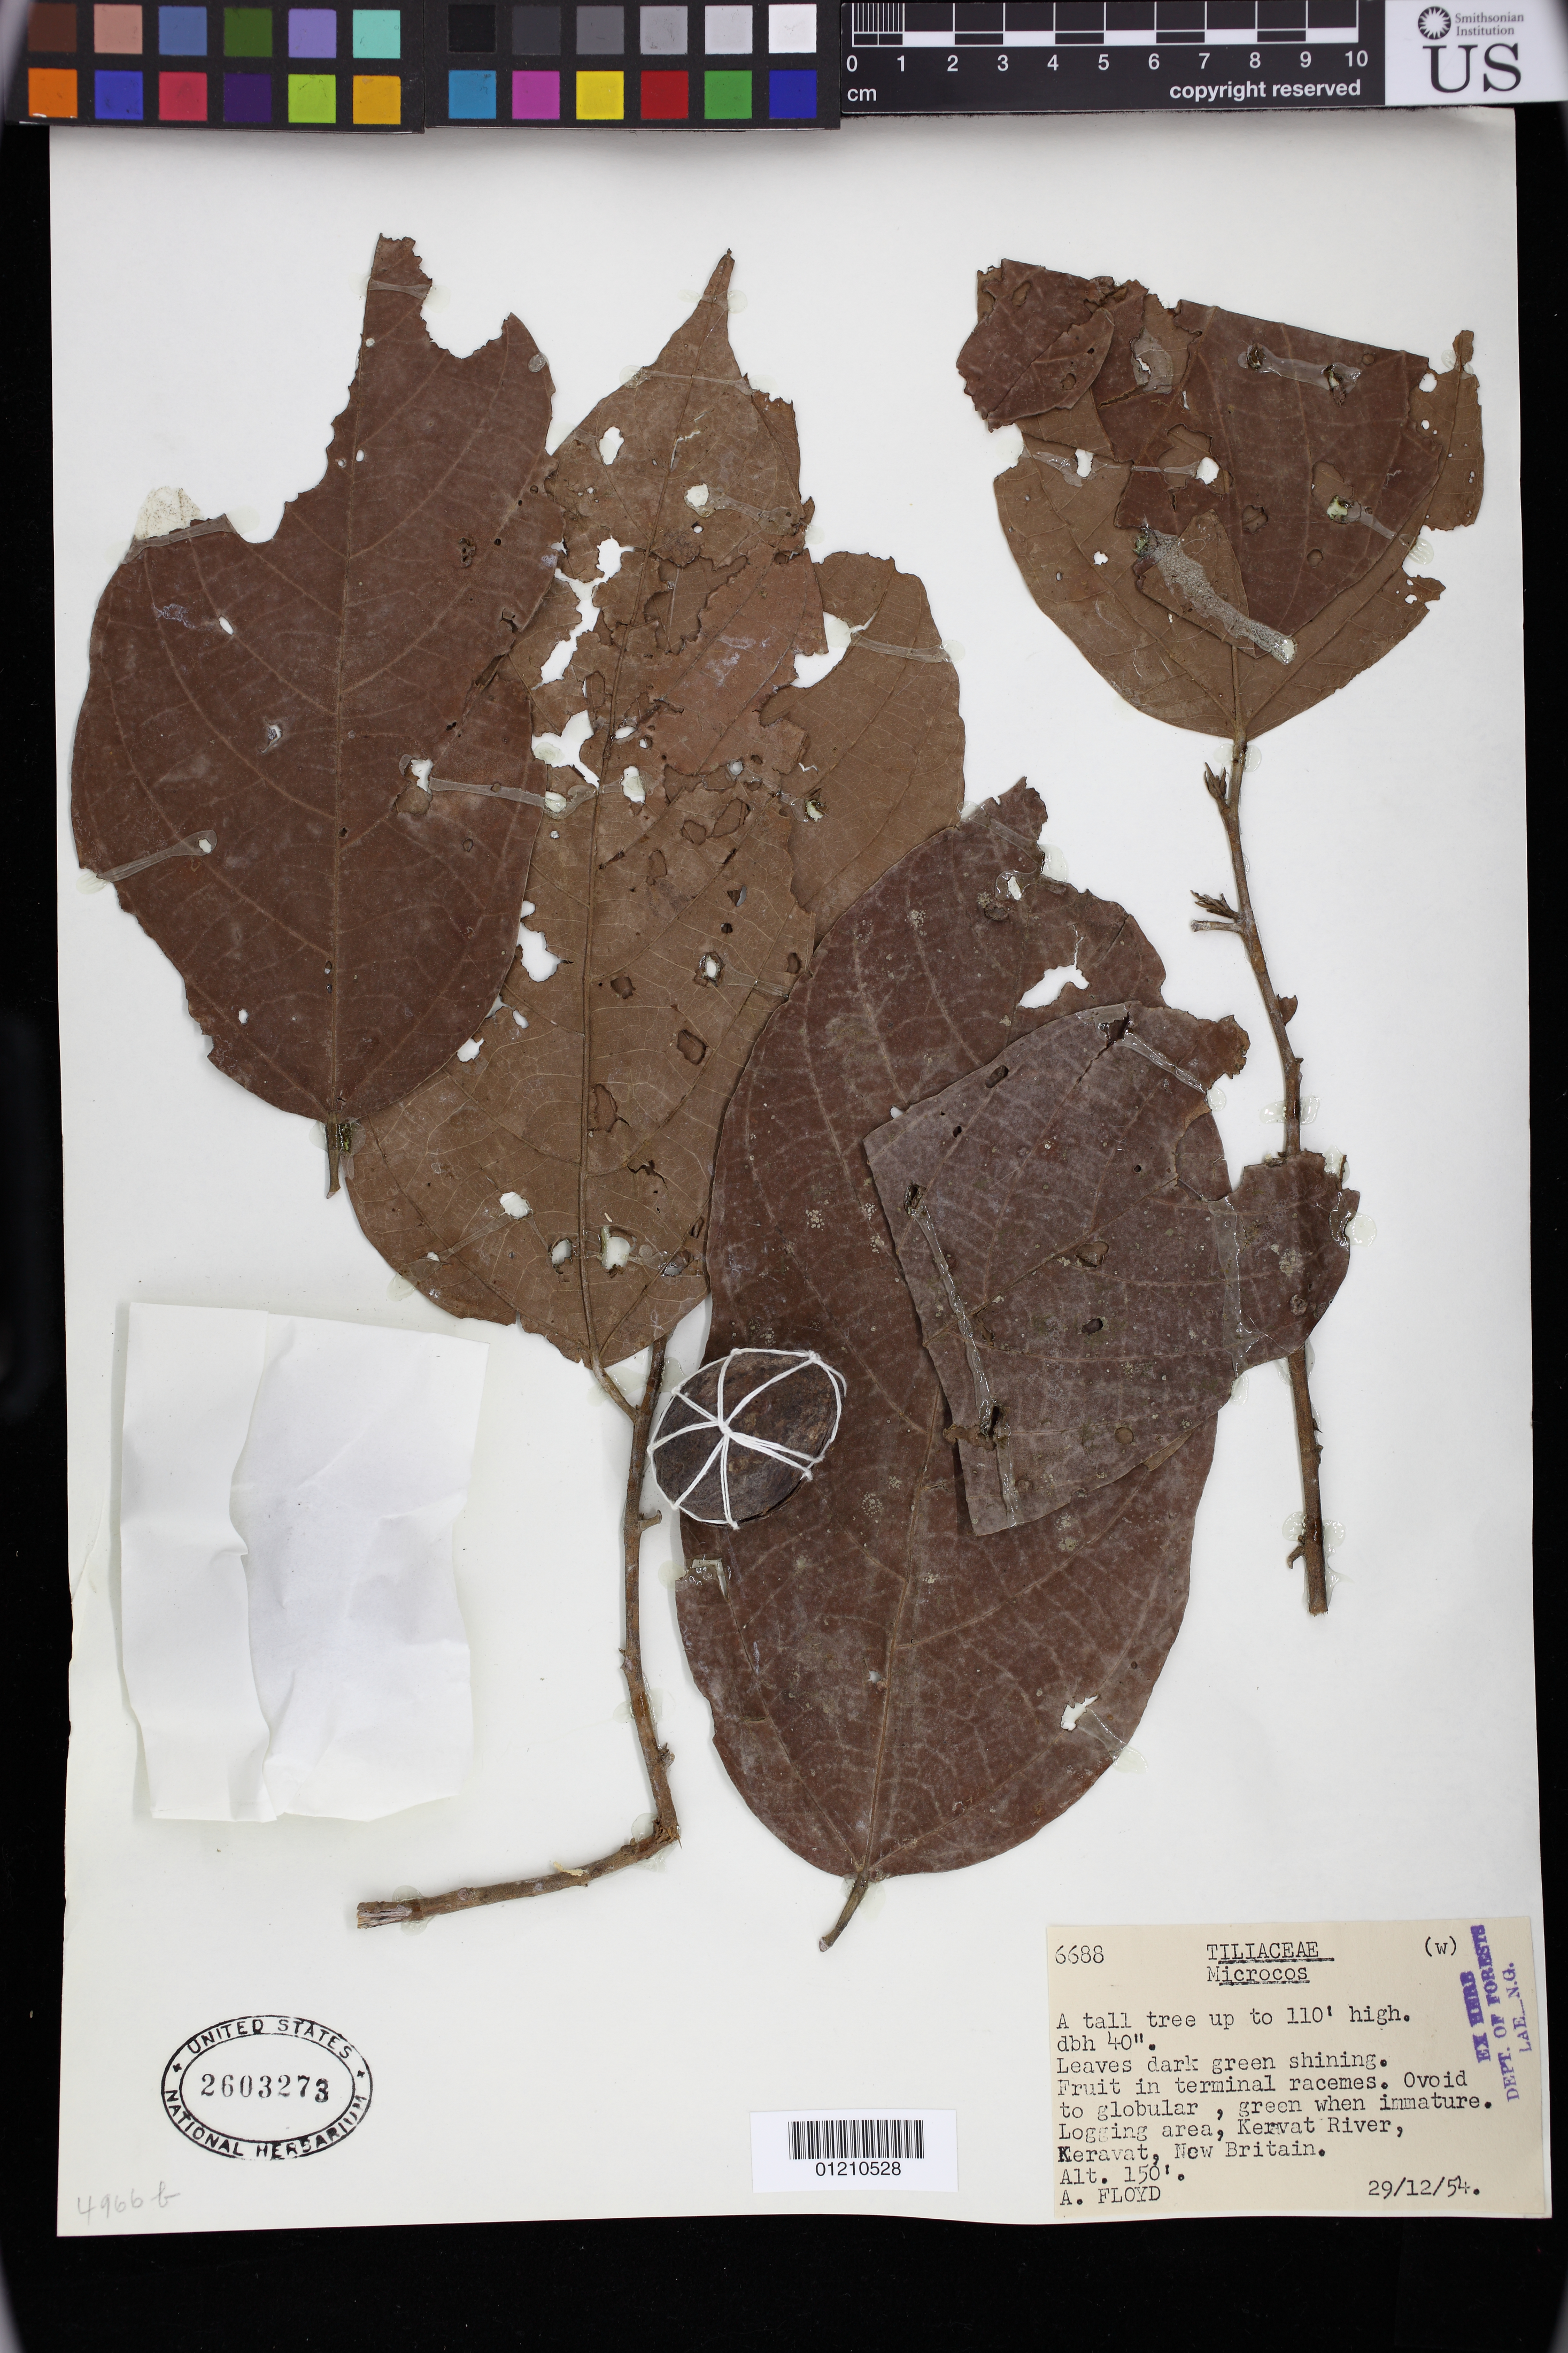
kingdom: Plantae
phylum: Tracheophyta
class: Magnoliopsida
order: Malvales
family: Malvaceae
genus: Microcos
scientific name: Microcos grandiflora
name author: Burret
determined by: James, S. A.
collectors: A. Floyd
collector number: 6688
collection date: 1954-12-29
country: Papua New Guinea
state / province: East New Britain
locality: Logging area, Kervat River, Keravat, New Britain.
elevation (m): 46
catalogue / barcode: US 2603273